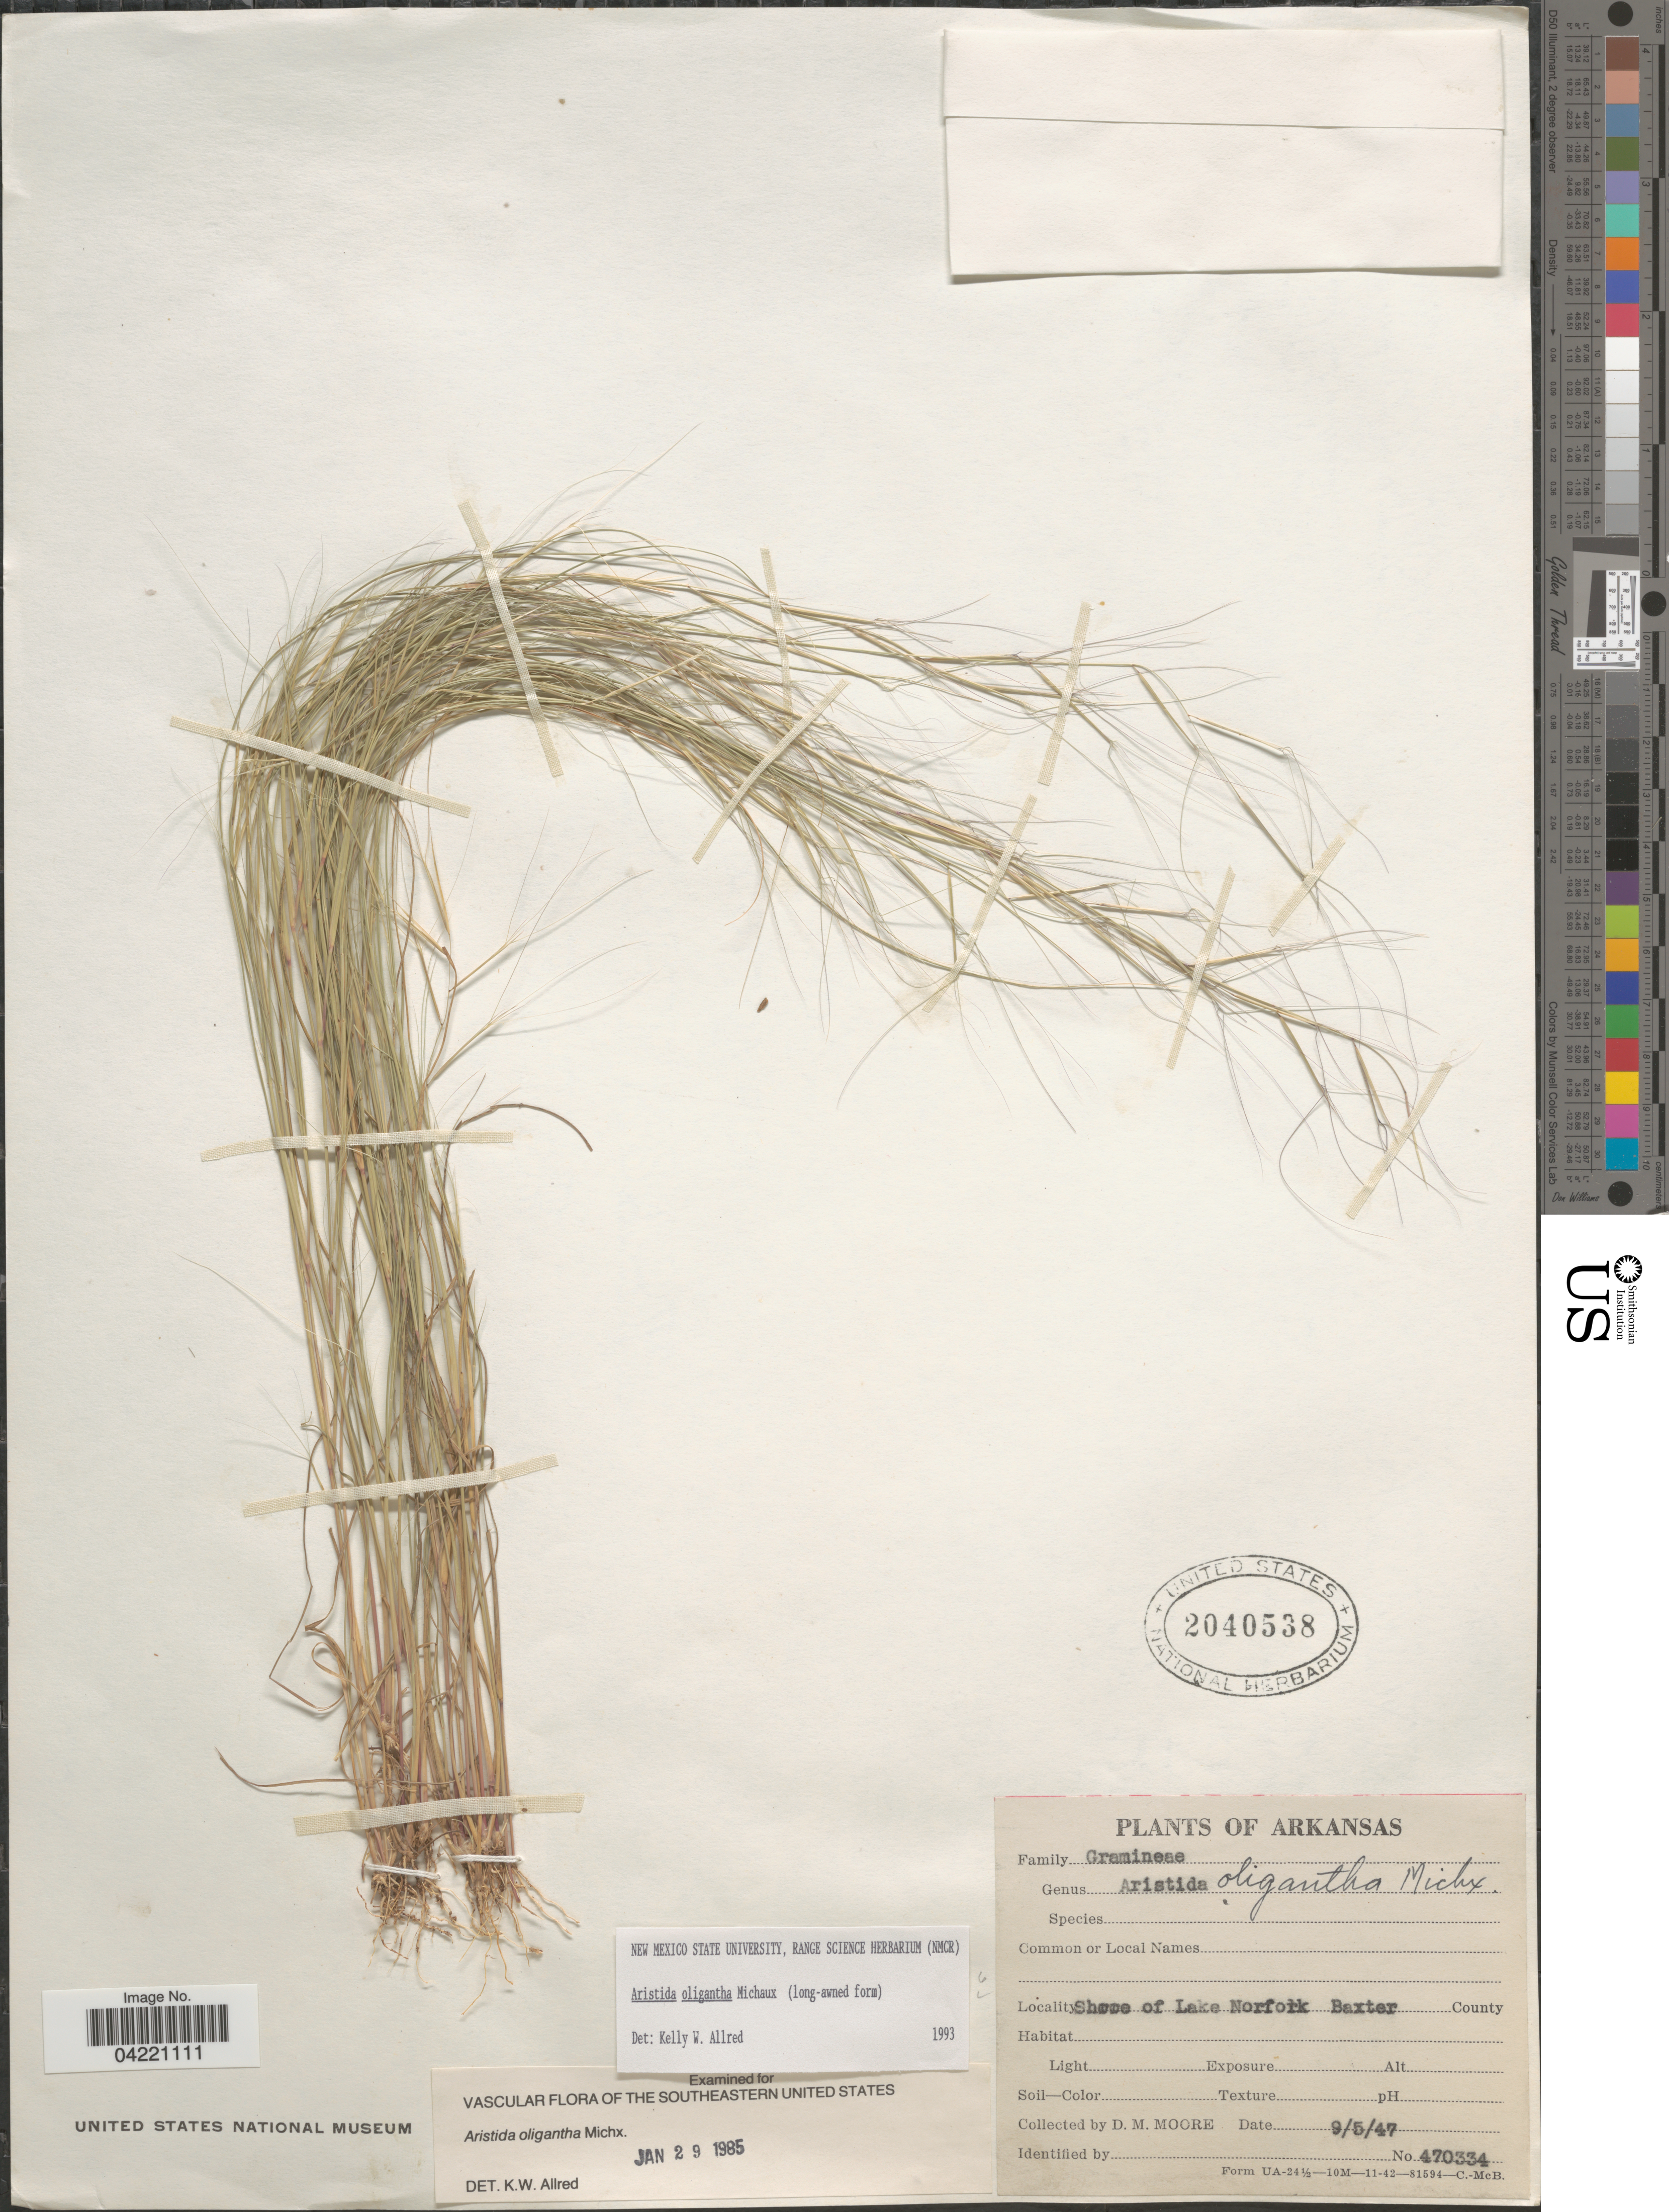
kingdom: Plantae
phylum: Tracheophyta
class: Liliopsida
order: Poales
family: Poaceae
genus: Aristida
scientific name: Aristida oligantha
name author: Michx.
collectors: D. Moore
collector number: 470334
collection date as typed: Transcribed d/m/y: 5/9/47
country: United States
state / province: Arkansas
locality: Shore of Lake Norfork Baxter County.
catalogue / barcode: US 2040538